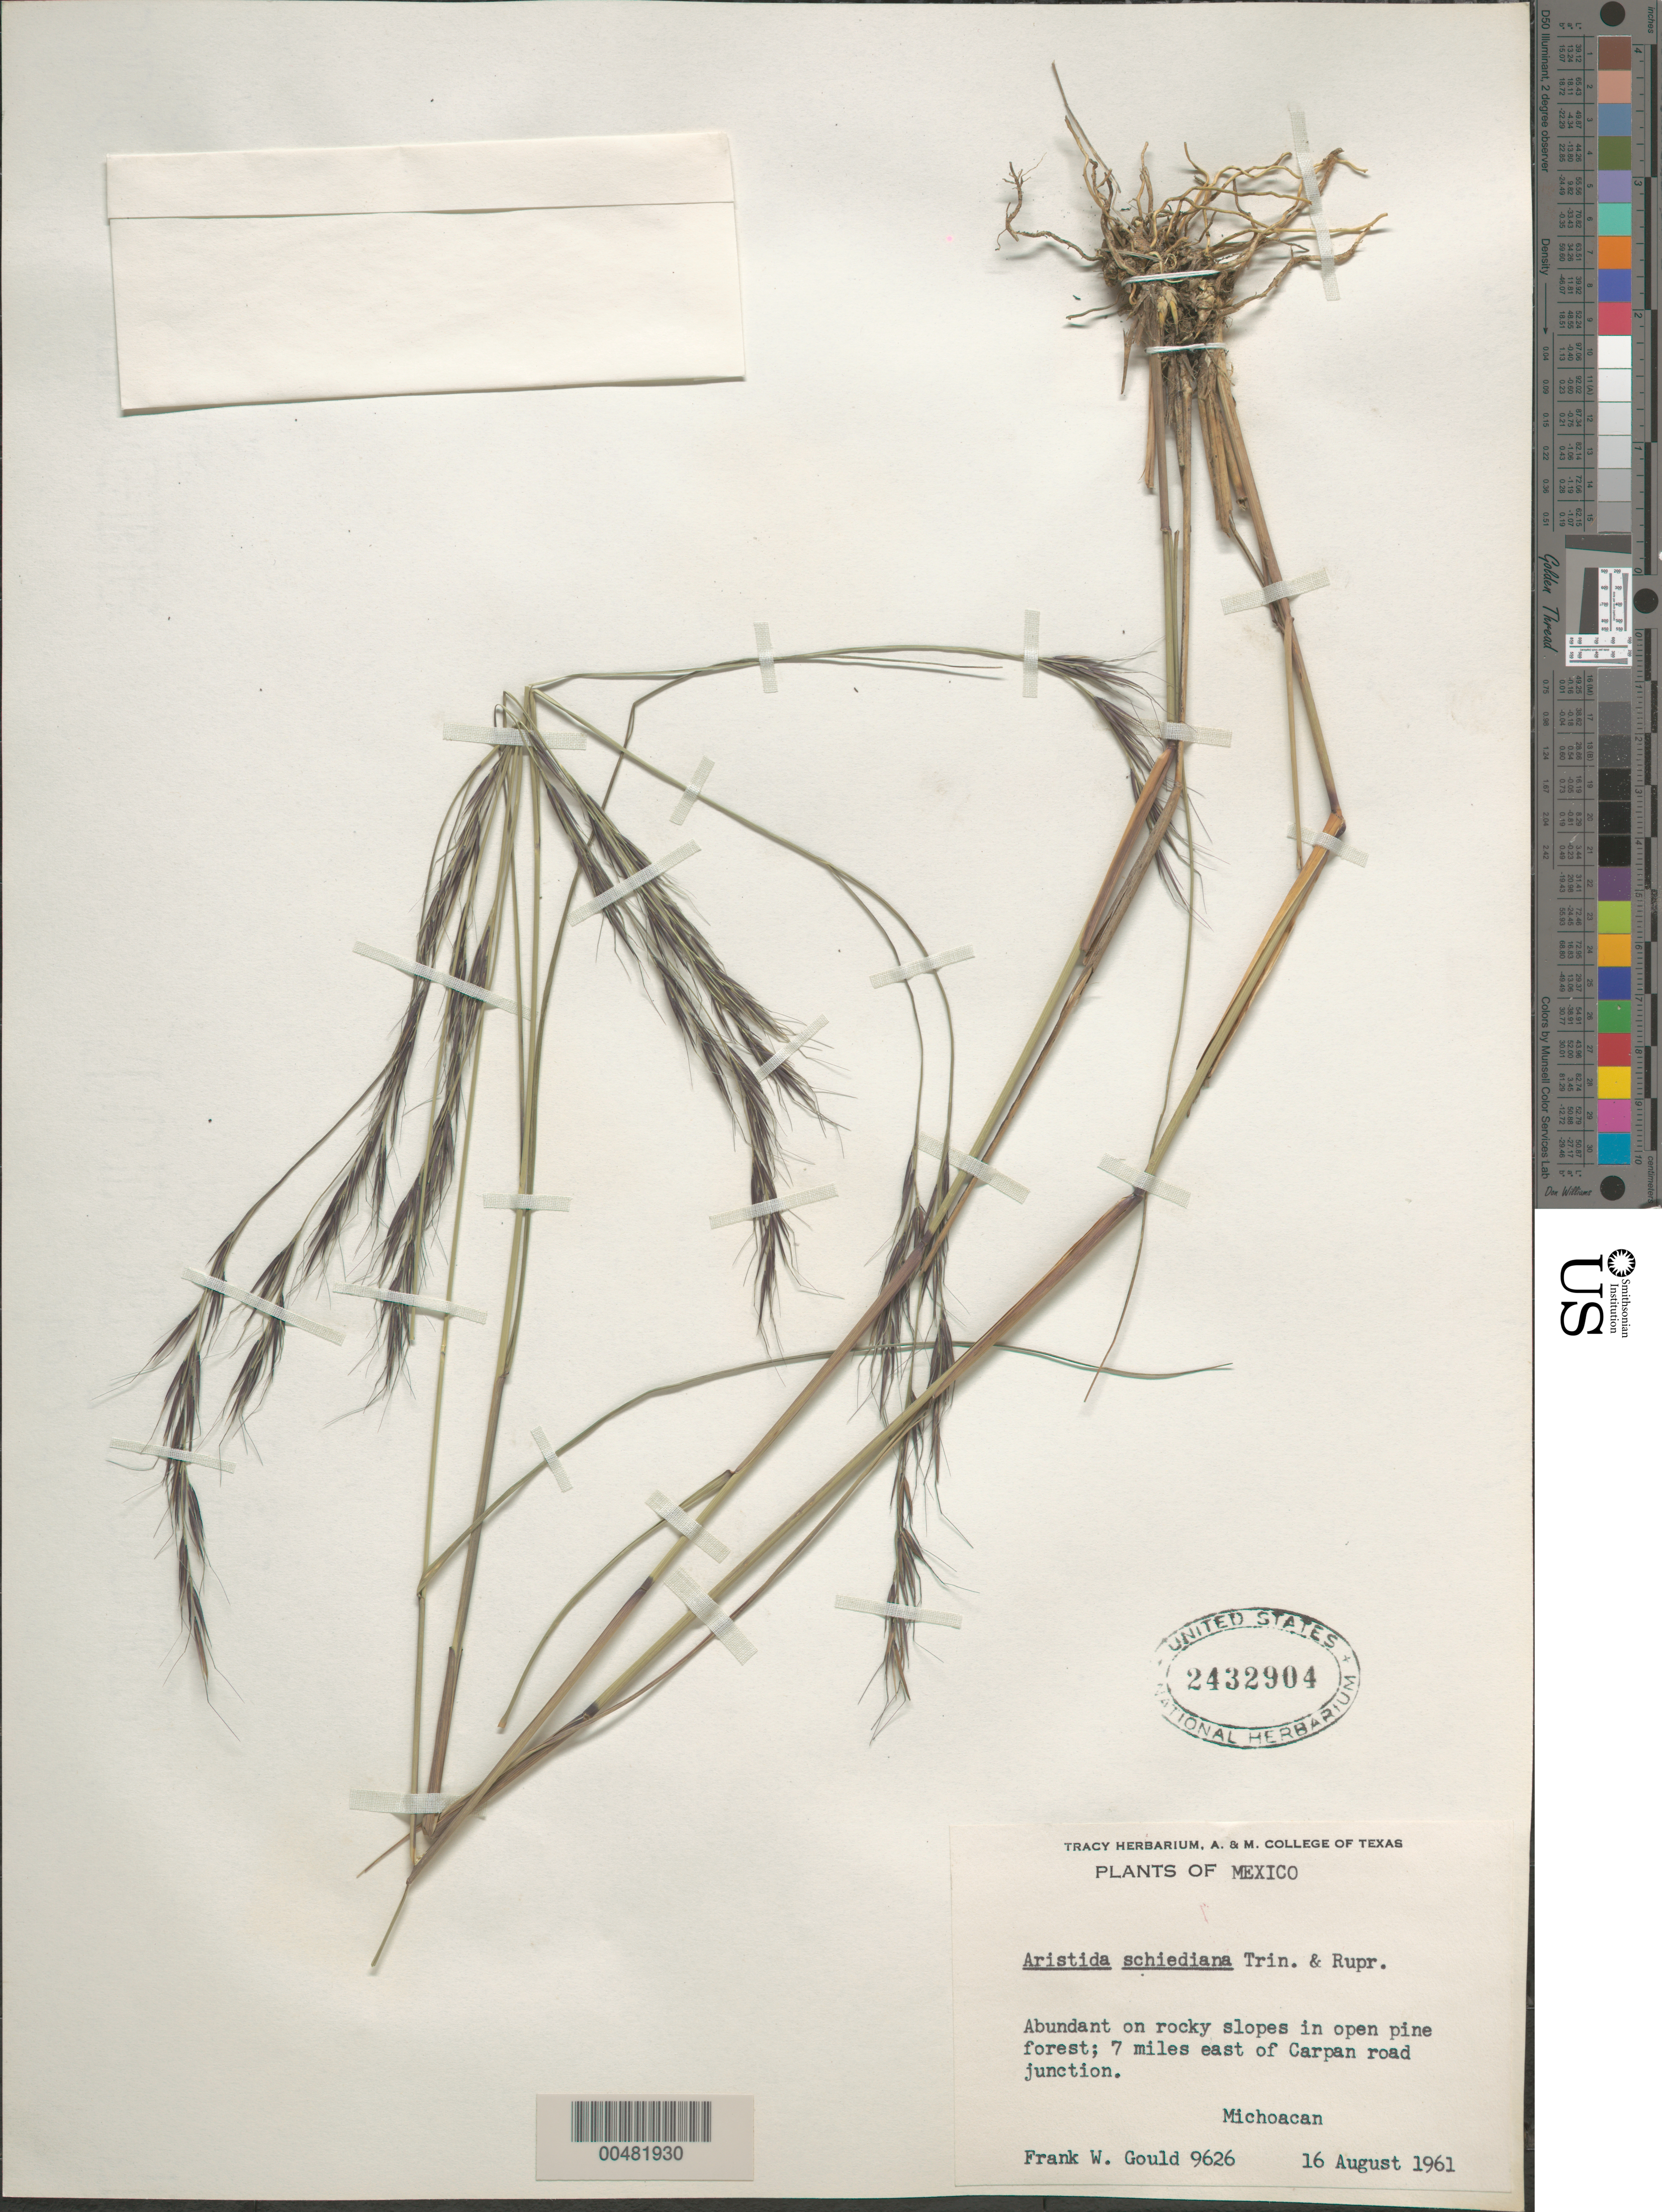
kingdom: Plantae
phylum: Tracheophyta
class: Liliopsida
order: Poales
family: Poaceae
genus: Aristida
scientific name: Aristida schiedeana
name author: Trin. & Rupr.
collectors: F. W. Gould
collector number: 9626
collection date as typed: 16 Aug 1961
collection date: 1961-08-16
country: Mexico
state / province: Michoacán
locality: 7 mi E of Carpan Road junction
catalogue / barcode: US 2432904